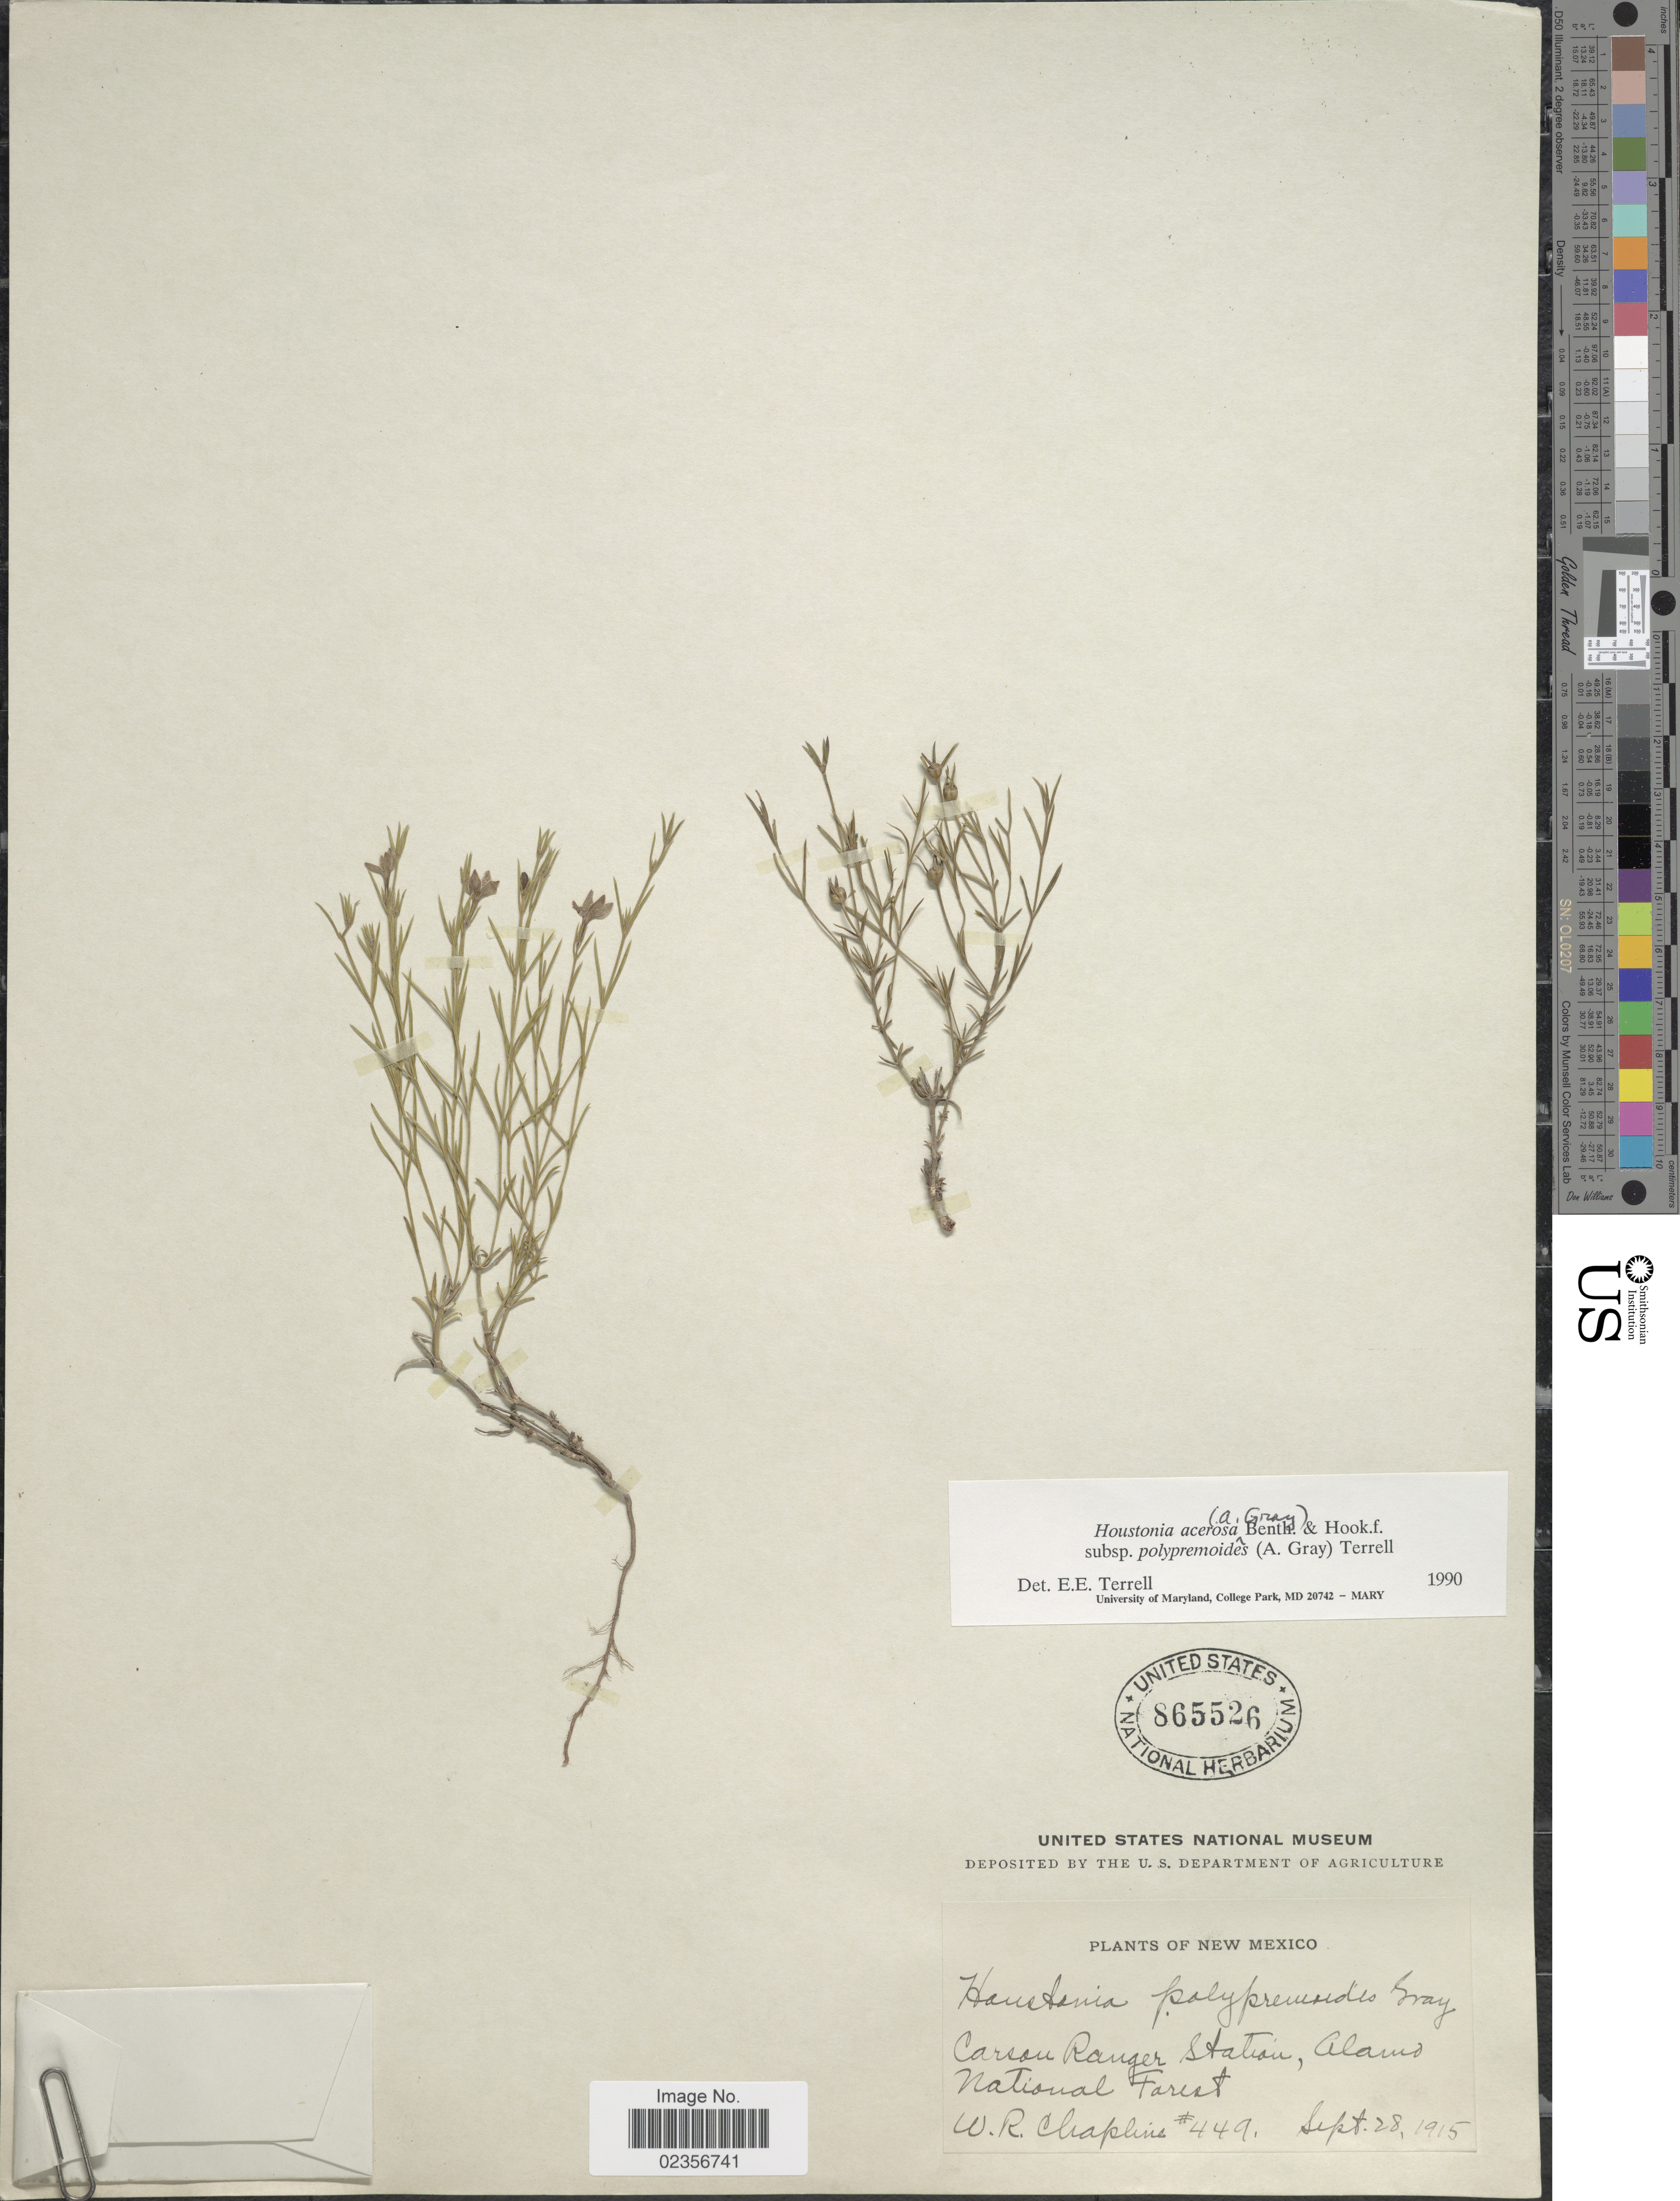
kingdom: Plantae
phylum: Tracheophyta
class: Magnoliopsida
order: Gentianales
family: Rubiaceae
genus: Houstonia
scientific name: Houstonia acerosa var. polypremoides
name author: (A. Gray) Terrell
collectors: W. Chapline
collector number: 449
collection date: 1915-09-28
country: United States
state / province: New Mexico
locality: Carson Ranger Station, Alamo National Forest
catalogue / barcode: US 865526